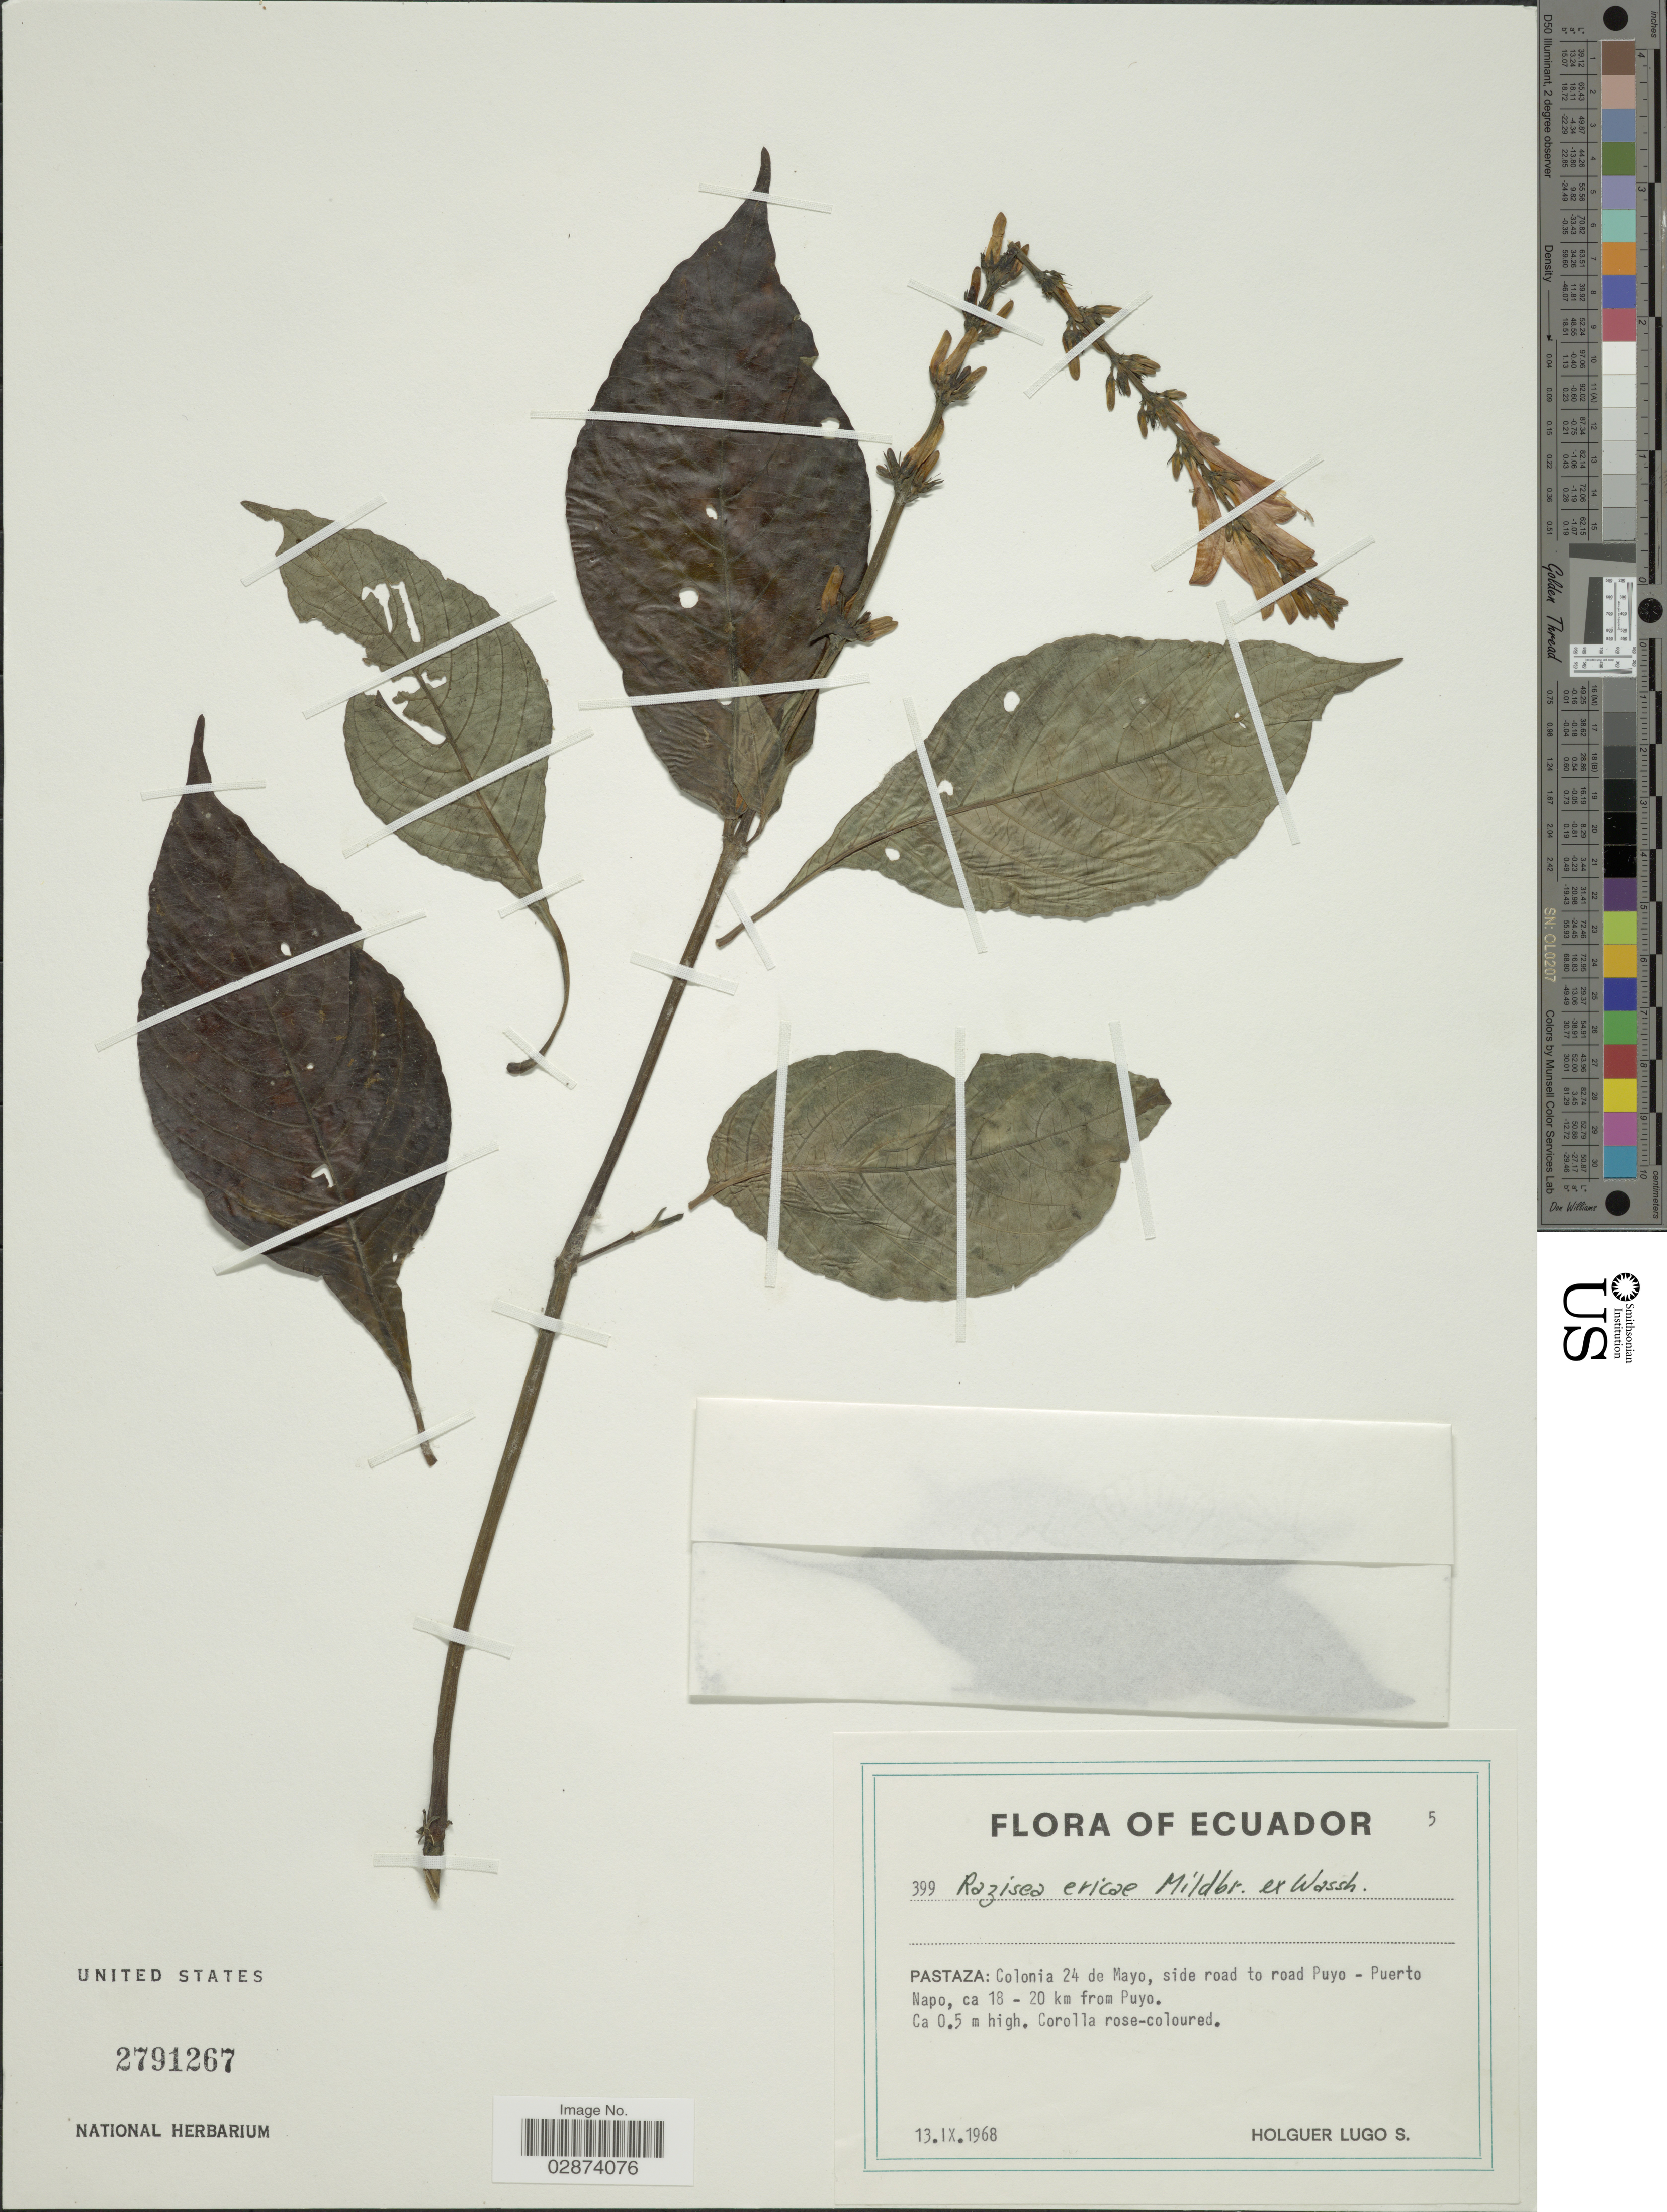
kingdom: Plantae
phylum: Tracheophyta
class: Magnoliopsida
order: Lamiales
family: Acanthaceae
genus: Razisea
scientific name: Razisea ericae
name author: Mildbr. ex Wassh.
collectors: H. Lugo S.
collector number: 299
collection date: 1968-09-13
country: Ecuador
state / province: Pastaza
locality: Colonia 24 de Mayo, side road to road Puyo - Puerto Napo, ca 18 - 20 km from Puyo.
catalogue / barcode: US 2791267